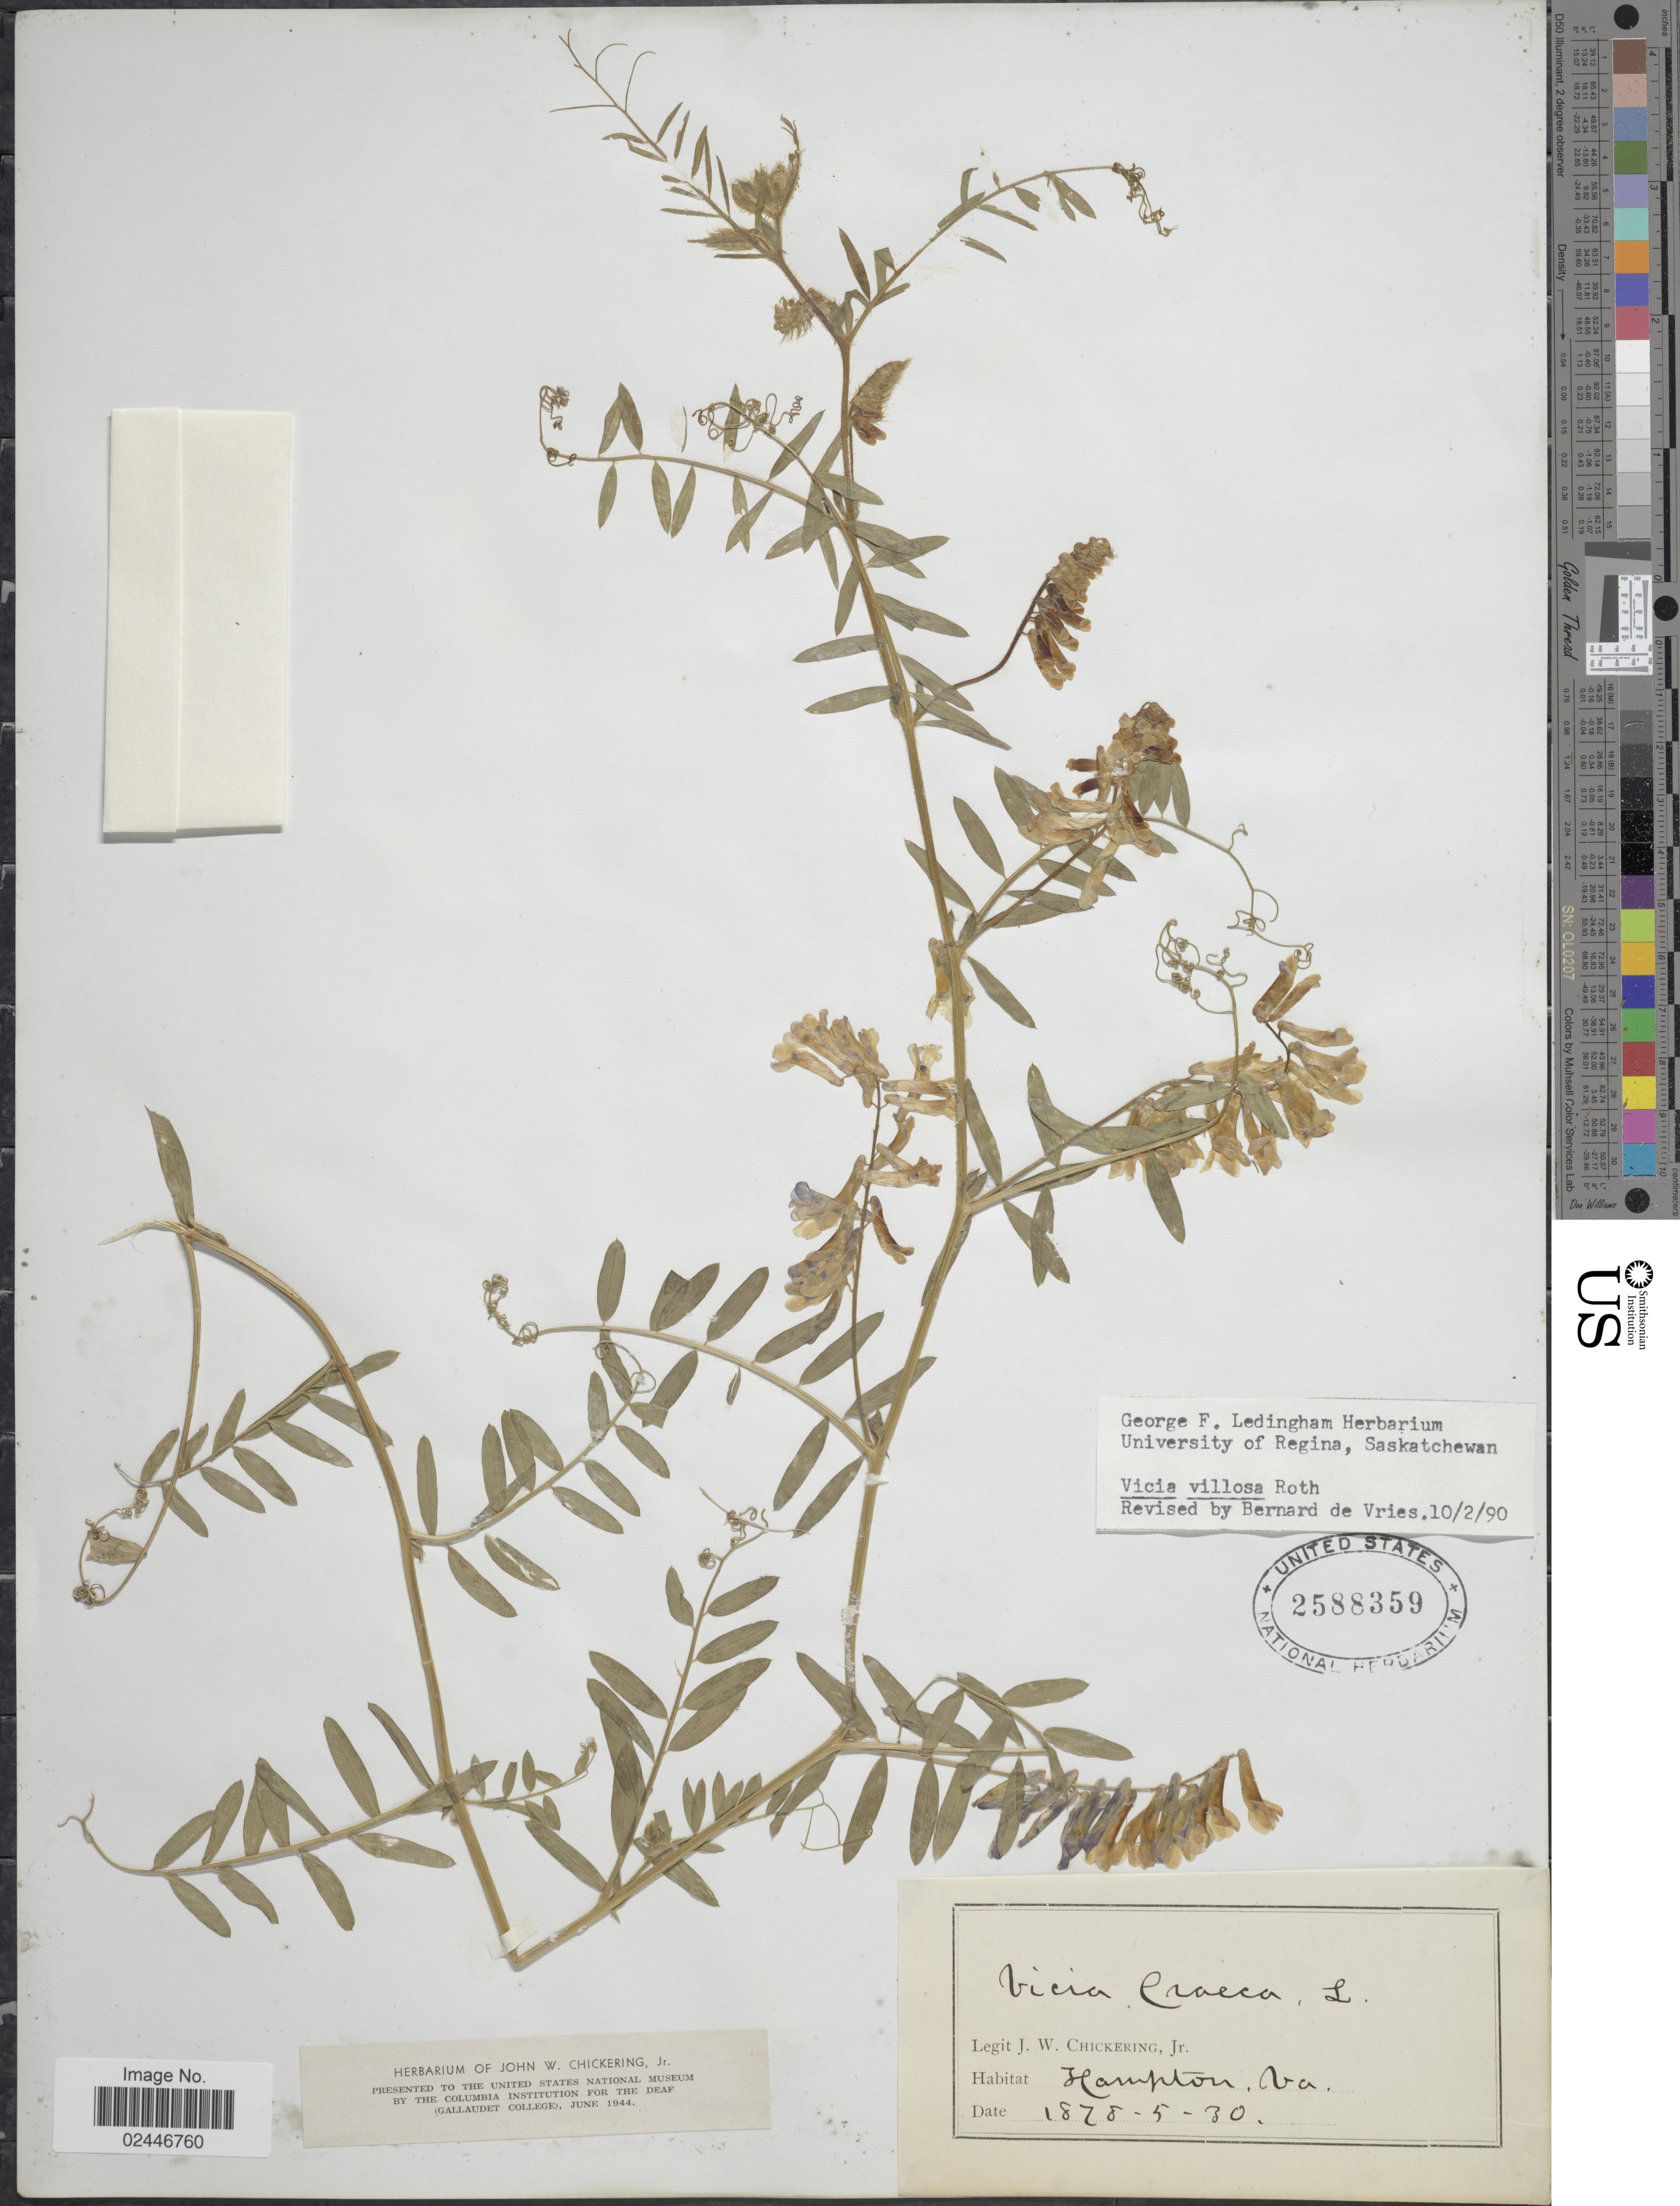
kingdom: Plantae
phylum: Tracheophyta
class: Magnoliopsida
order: Fabales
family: Fabaceae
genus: Vicia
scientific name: Vicia villosa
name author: Roth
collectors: J. W. Chickering Jr.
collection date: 1878-05-30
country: United States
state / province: Virginia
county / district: City of Hampton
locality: Hampton.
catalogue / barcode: US 2588359